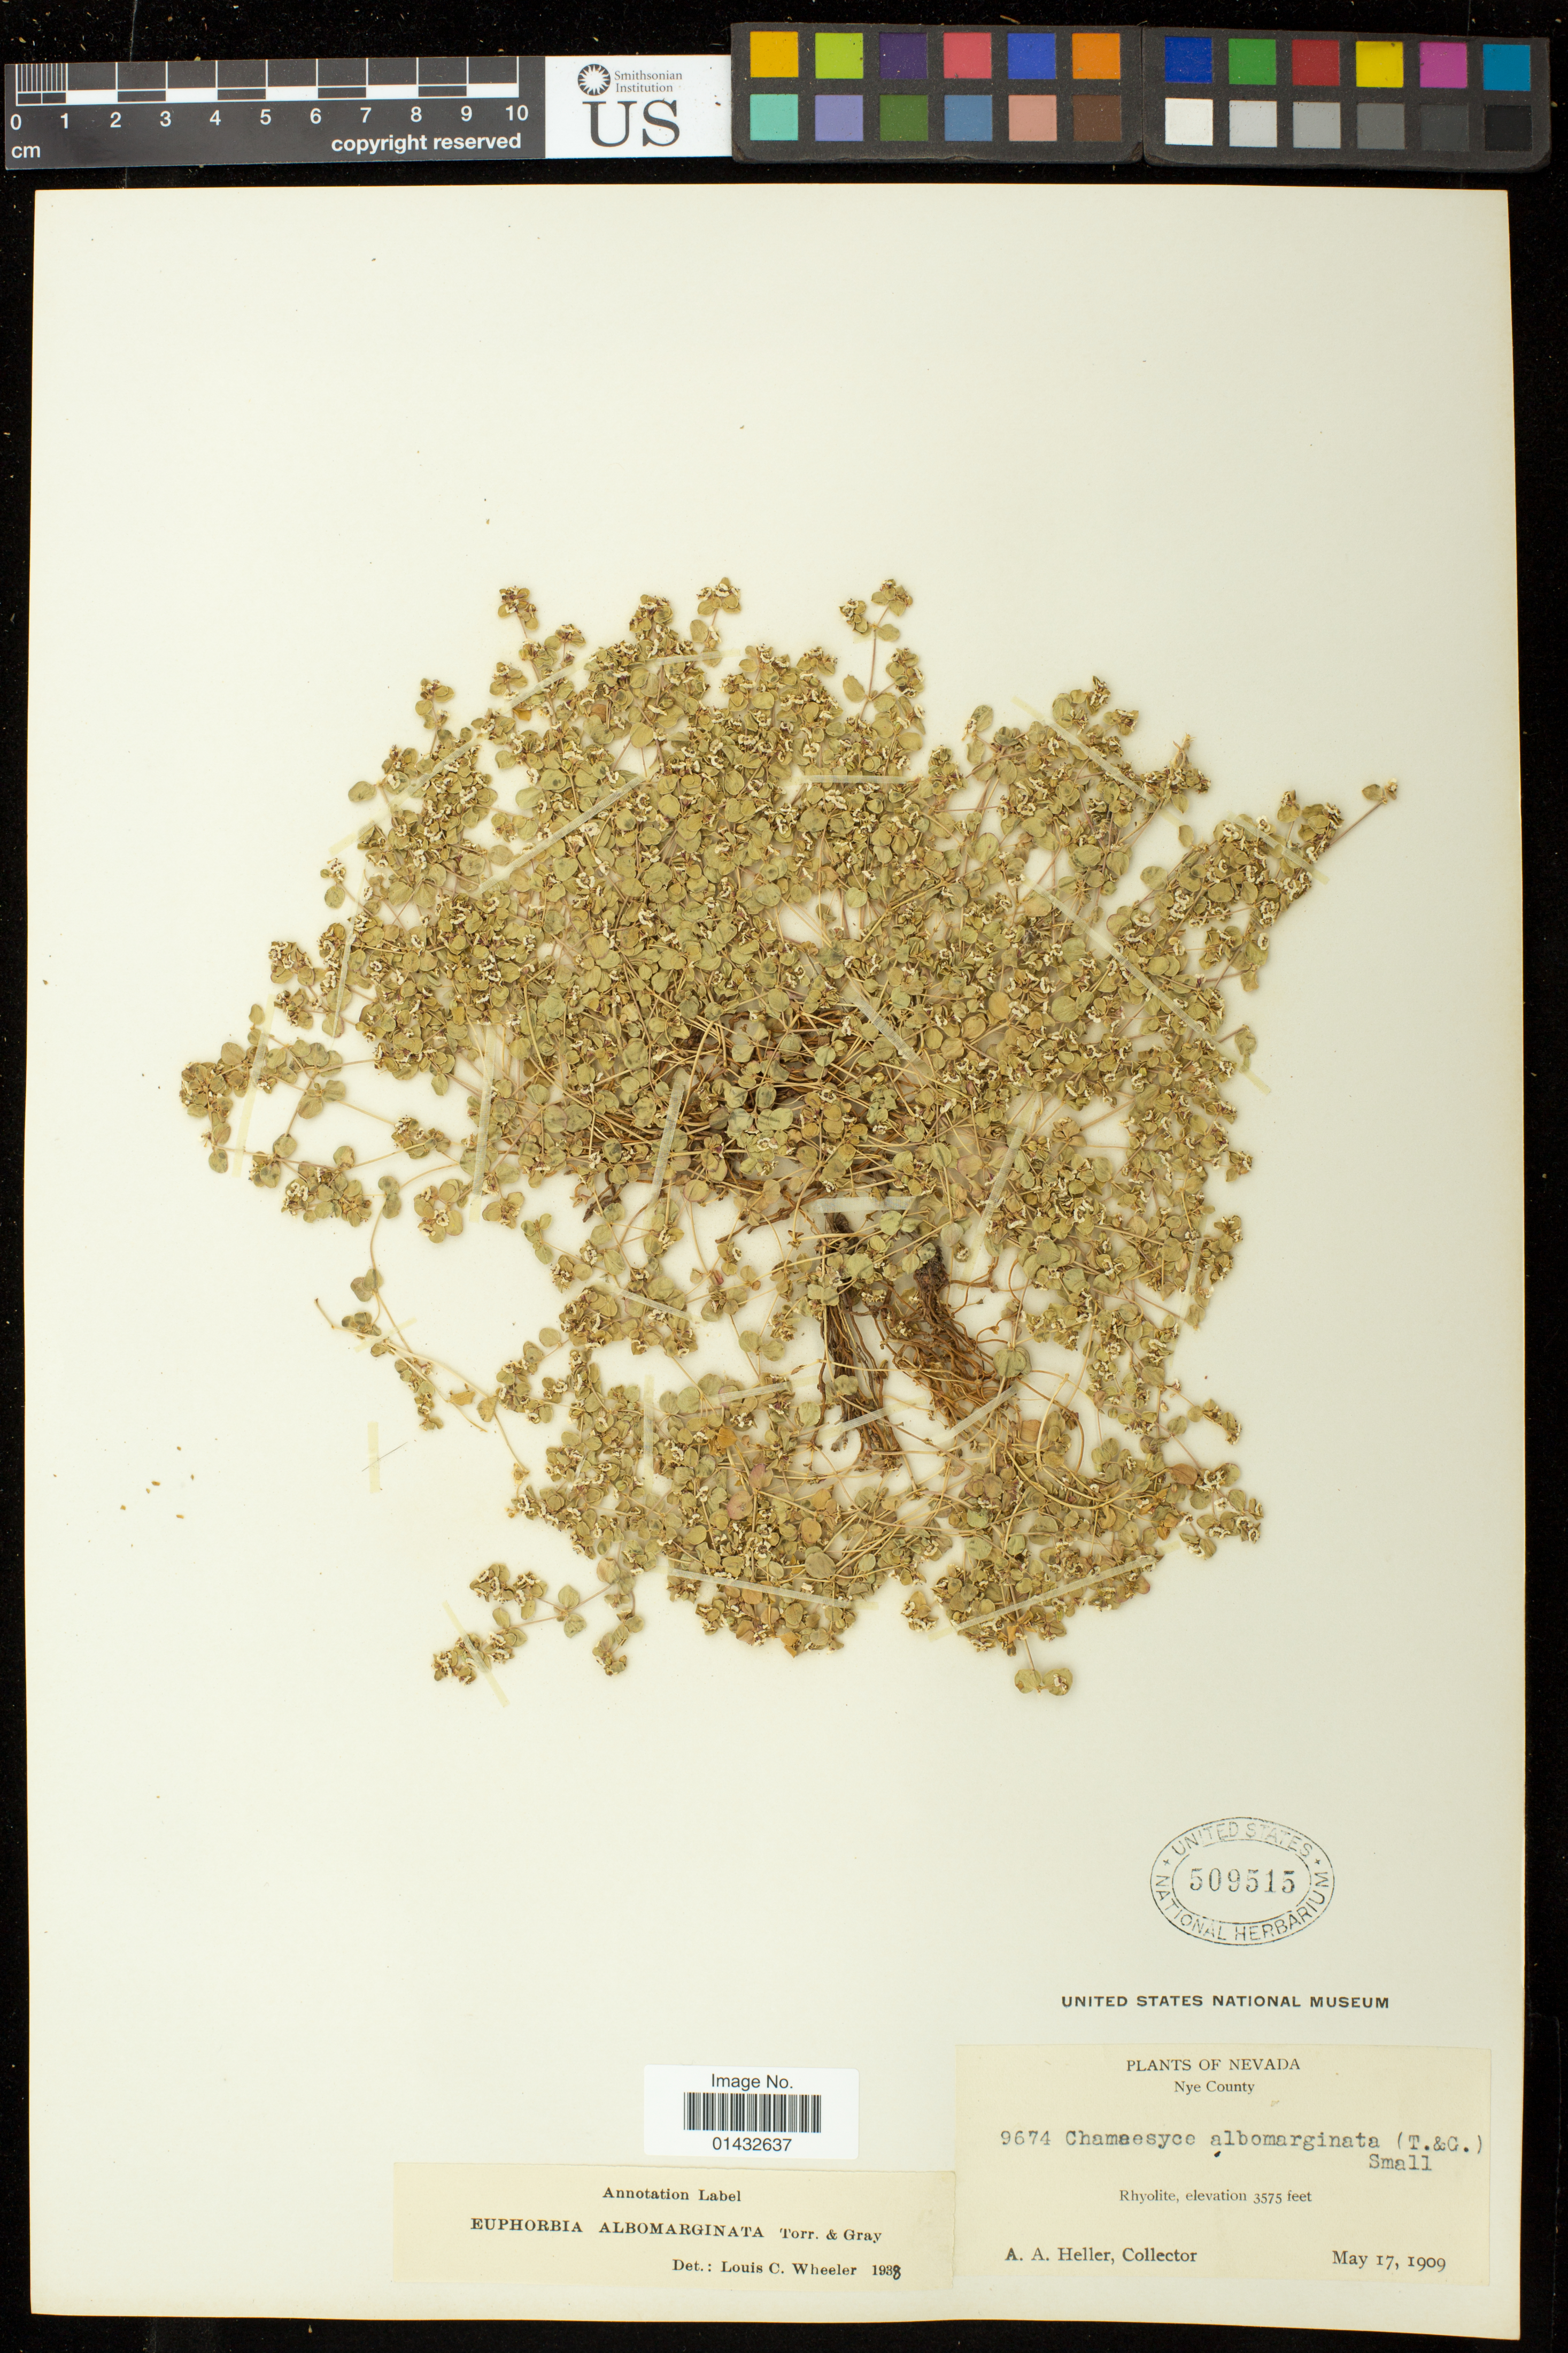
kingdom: Plantae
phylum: Tracheophyta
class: Magnoliopsida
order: Malpighiales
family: Euphorbiaceae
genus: Euphorbia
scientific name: Euphorbia albomarginata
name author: Torr. & A. Gray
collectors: A. A. Heller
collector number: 9674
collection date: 1909-05-17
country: United States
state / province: Nevada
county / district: Nye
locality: Rhyolite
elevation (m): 1090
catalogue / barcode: US 509515